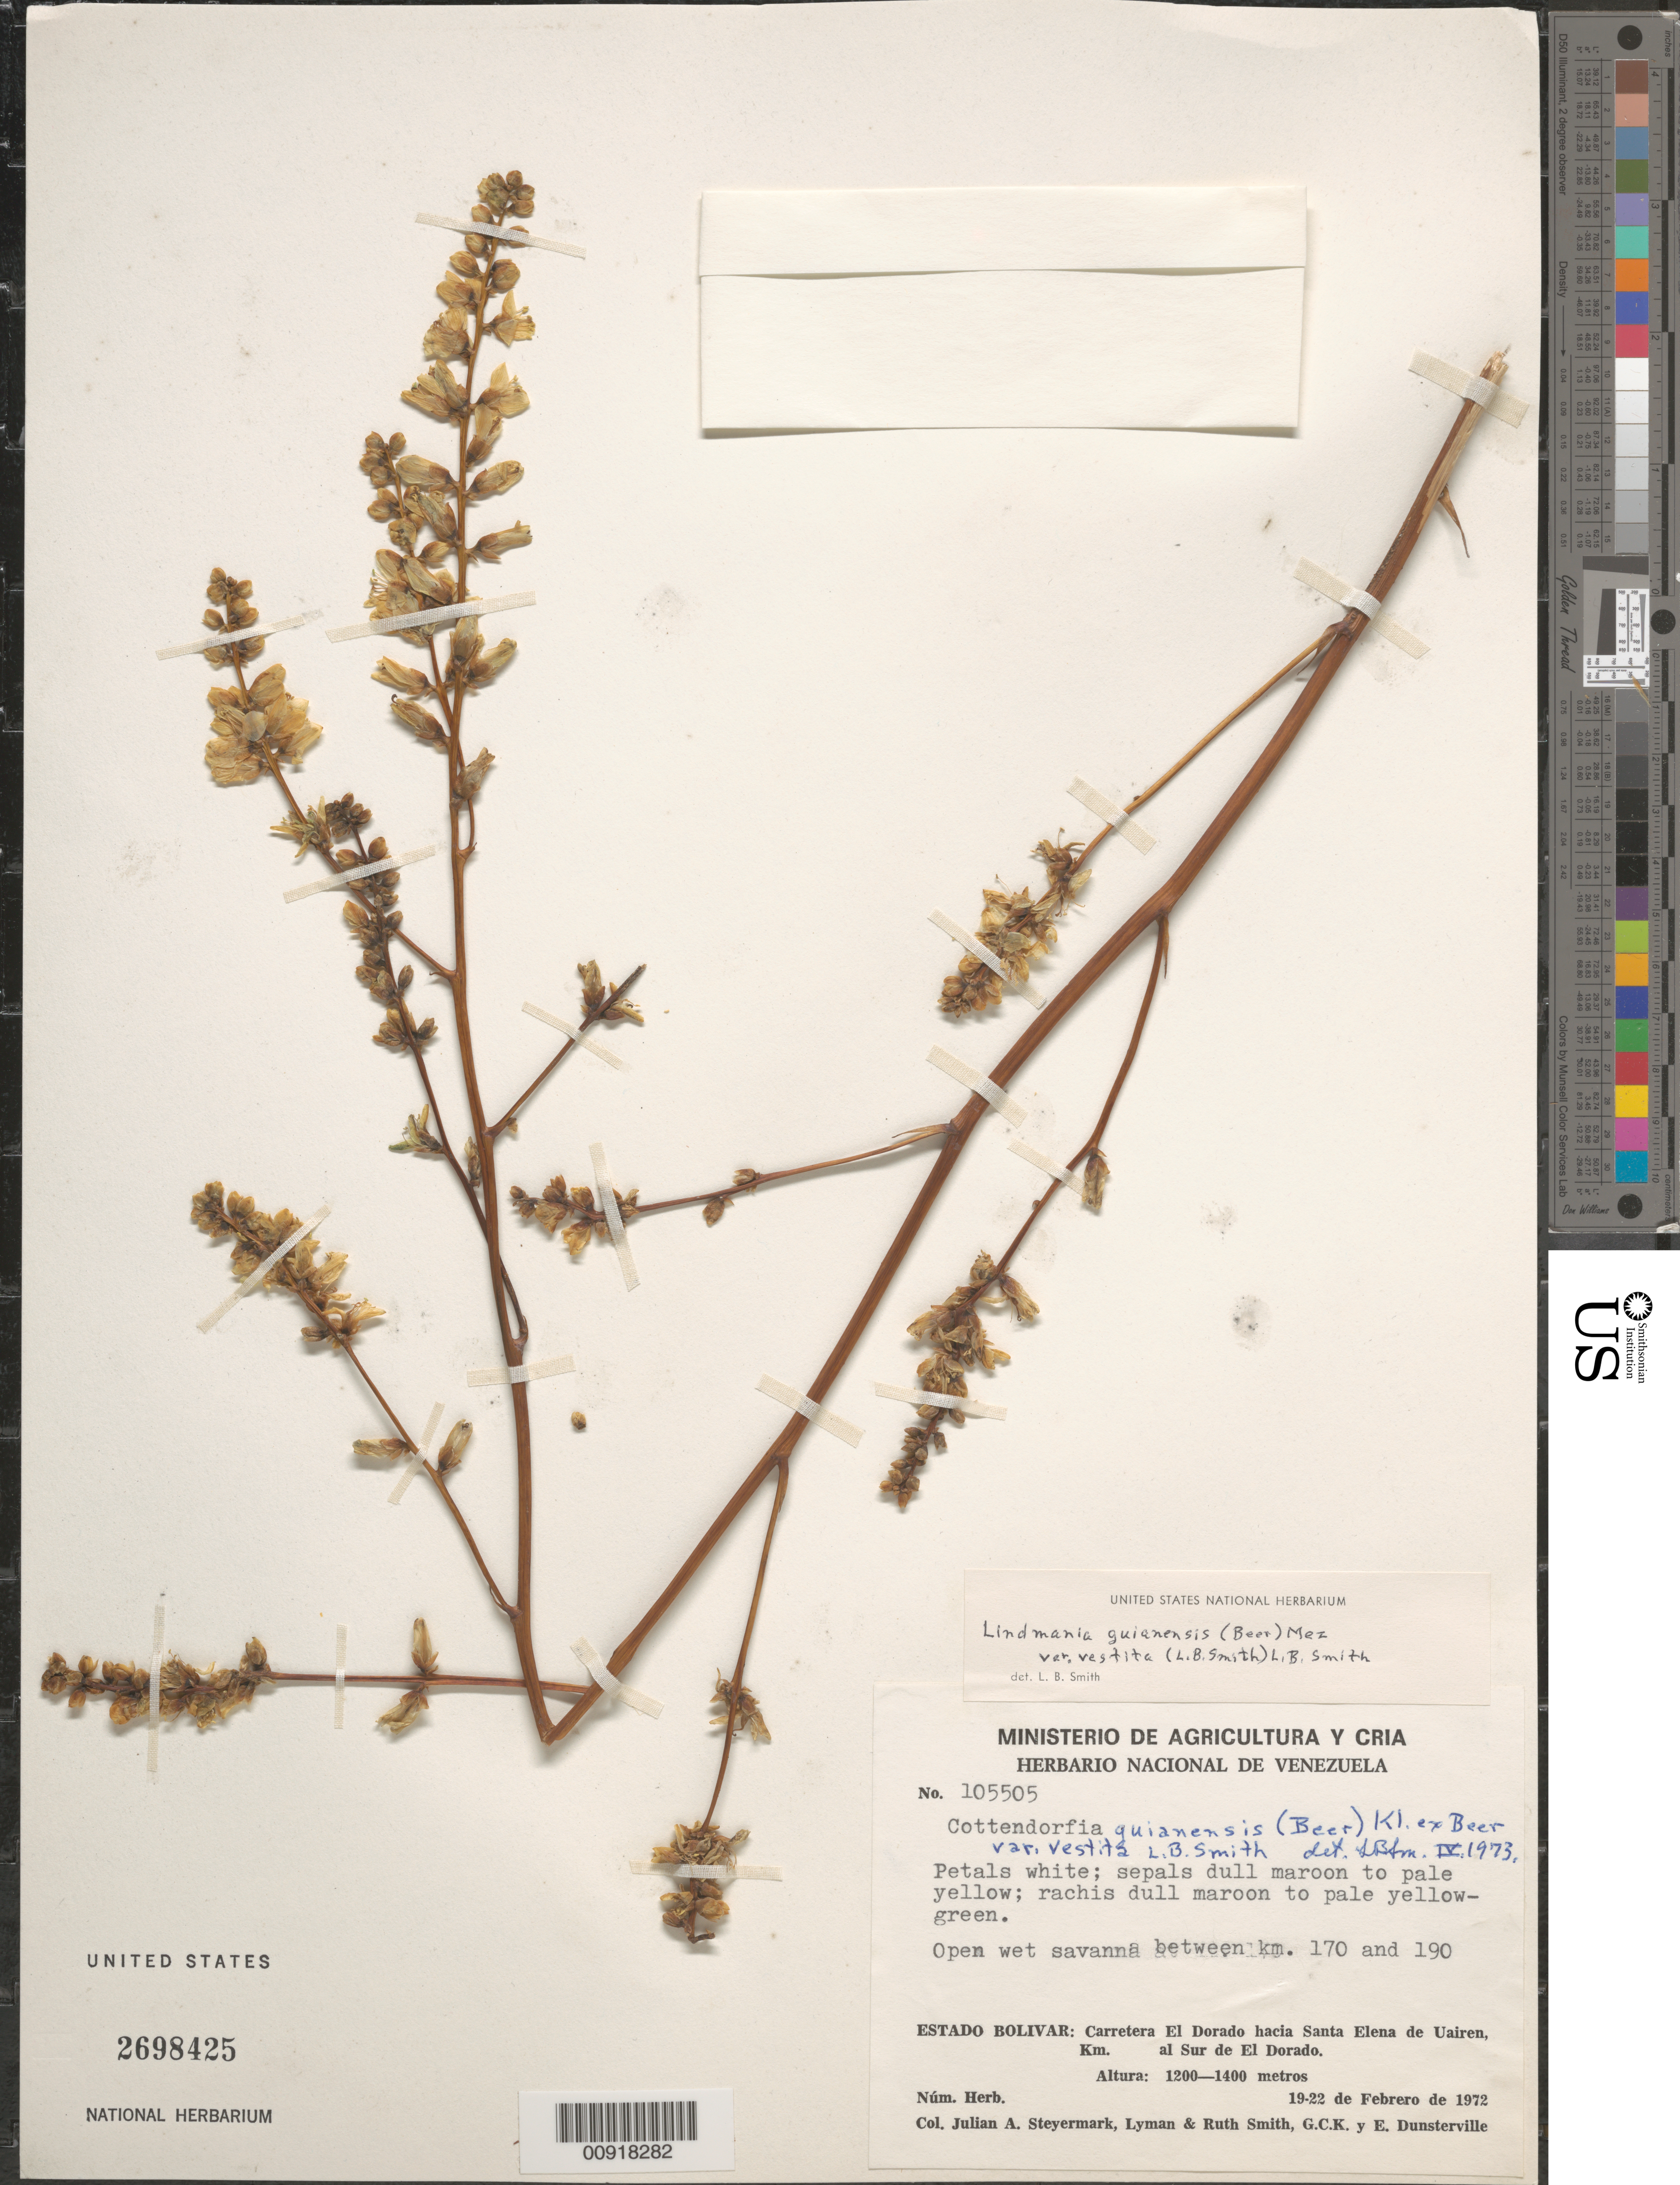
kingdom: Plantae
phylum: Tracheophyta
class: Liliopsida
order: Poales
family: Bromeliaceae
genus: Lindmania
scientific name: Lindmania guianensis var. vestita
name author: (L.B. Sm.) L.B. Sm.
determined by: Smith, Lyman B., (US), NMNH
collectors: J. Steyermark, L. Smith, R. Smith, G. C. K. Dunsterville & E. Dunsterville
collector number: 105505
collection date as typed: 19-Feb-72 to 22-Feb-72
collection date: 1972-02-19/1972-02-22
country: Venezuela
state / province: Bolívar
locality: Carretera El Dorado hacia Santa Elena de Uairen, between km 170 and 190, al Sur de El Dorado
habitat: Open wet savanna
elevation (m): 1200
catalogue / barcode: US 2698425